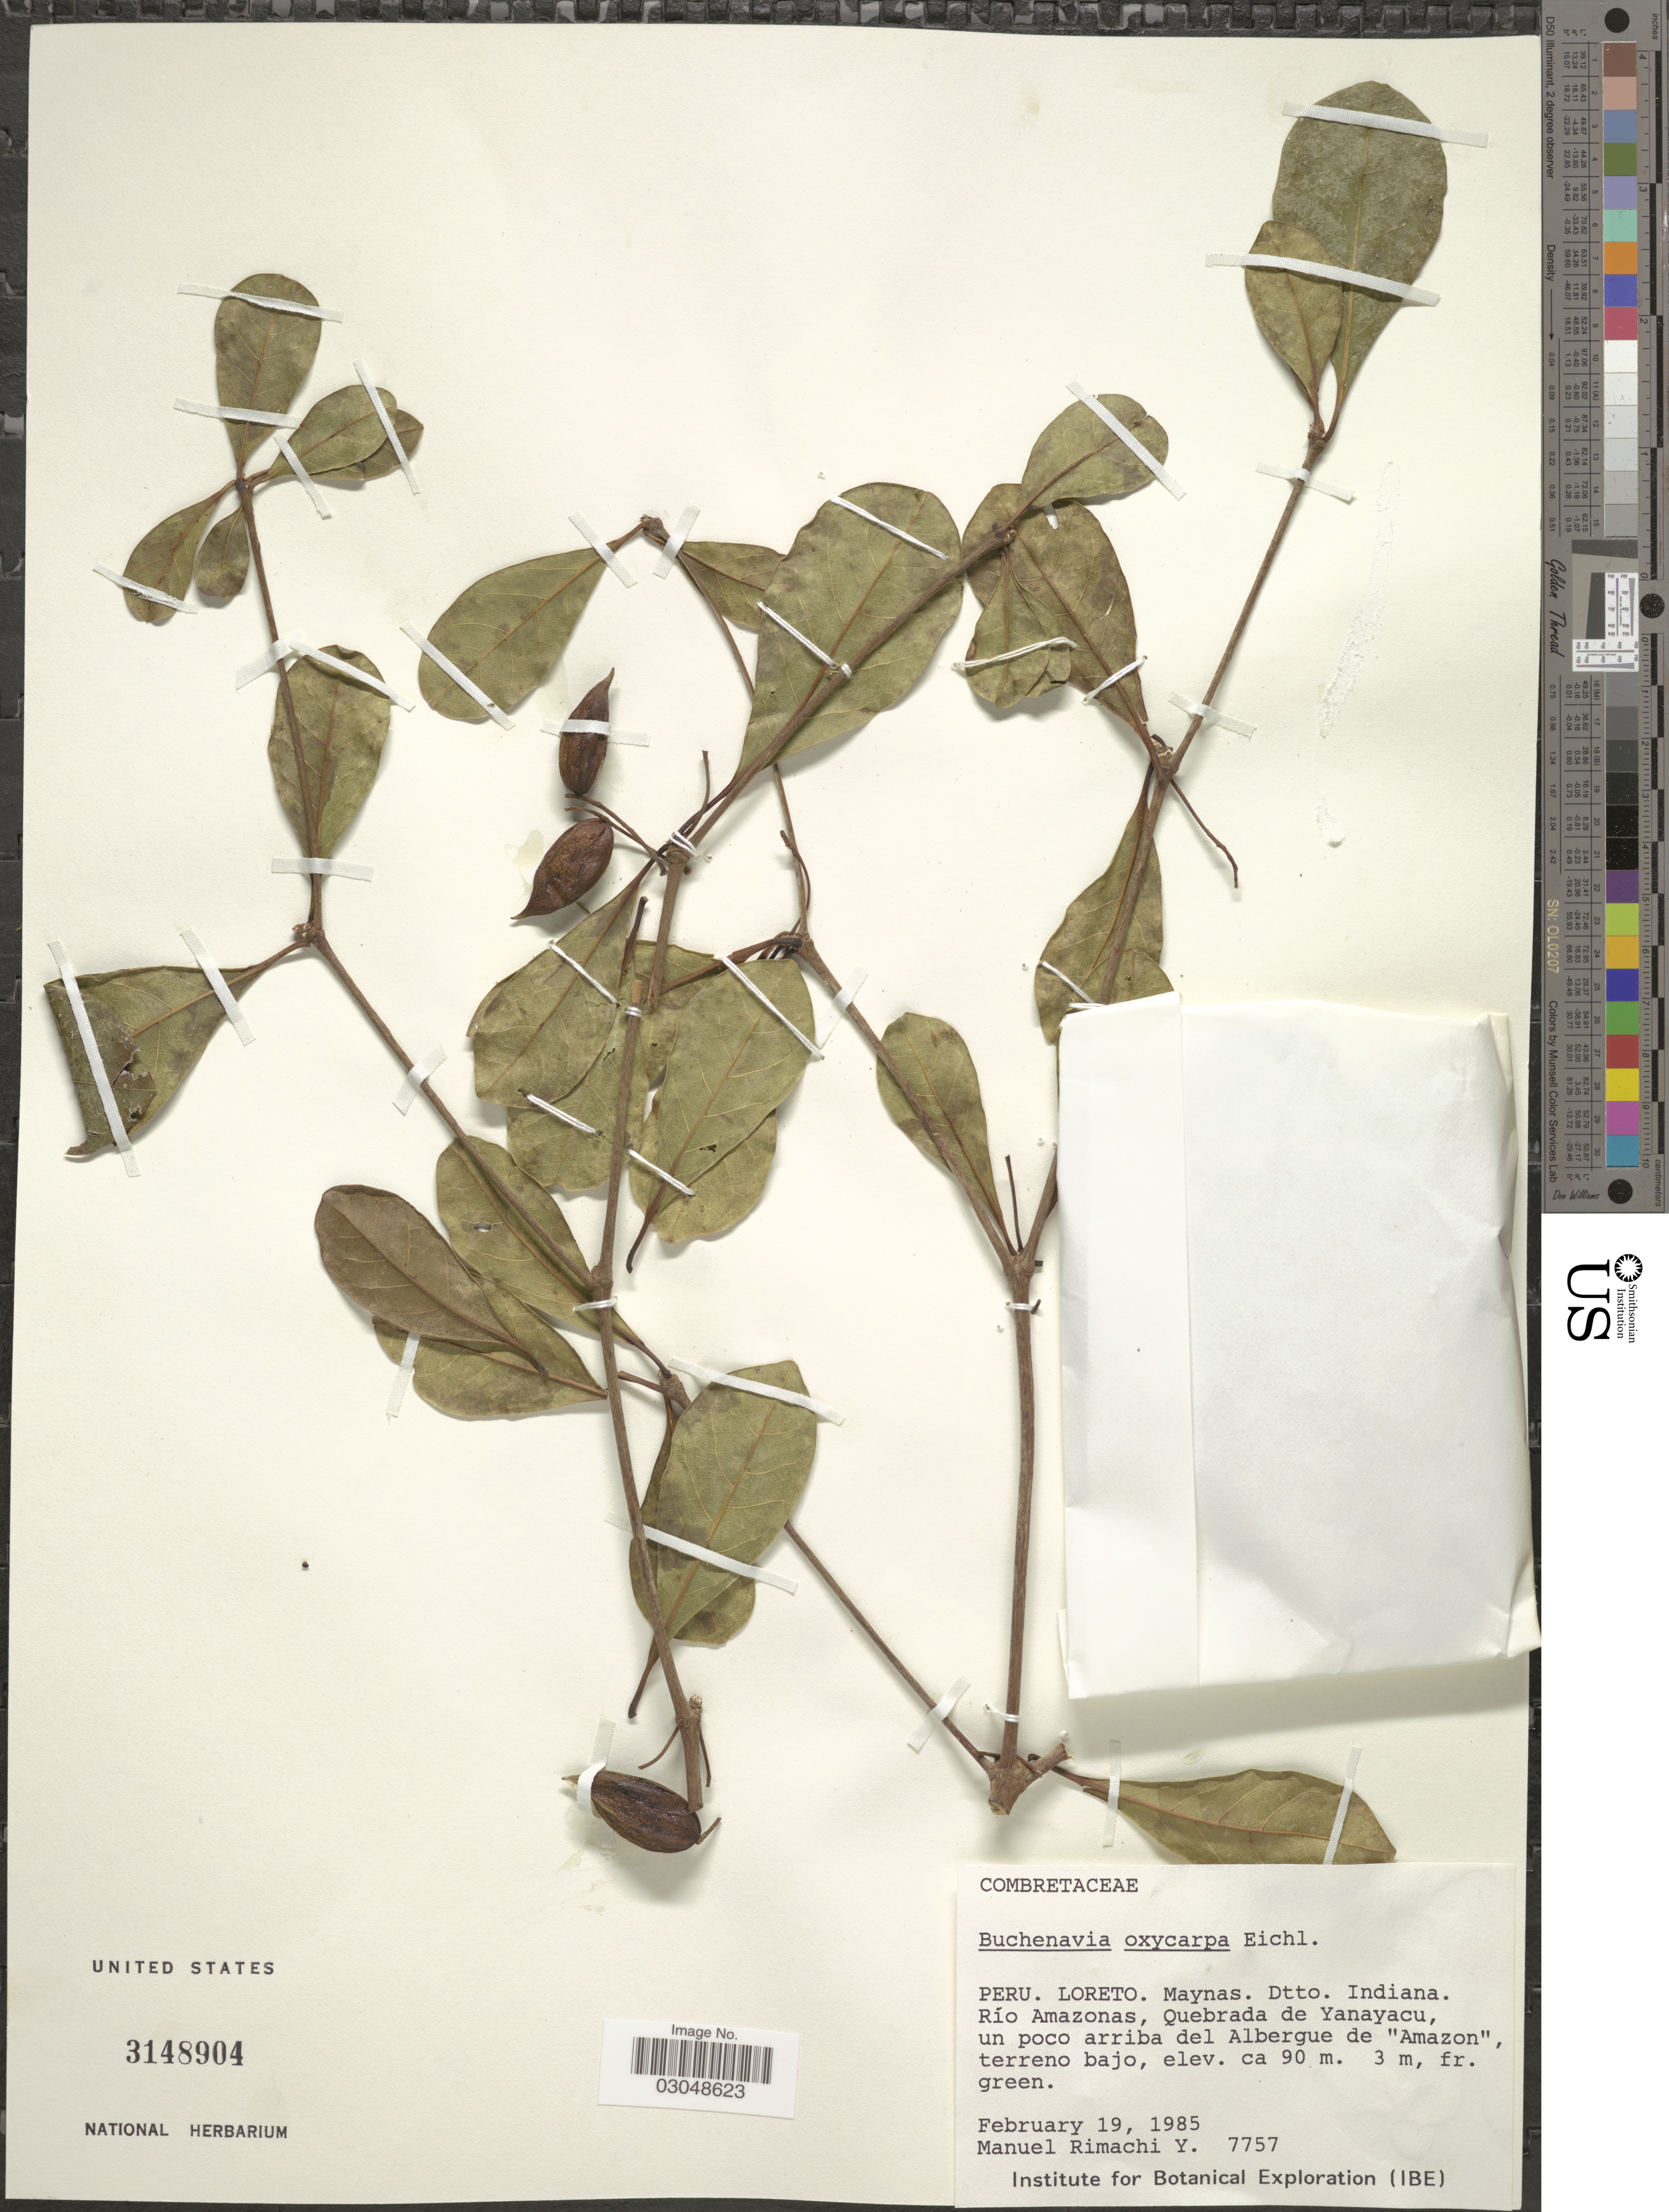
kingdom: Plantae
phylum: Tracheophyta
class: Magnoliopsida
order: Myrtales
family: Combretaceae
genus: Terminalia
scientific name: Terminalia oxycarpa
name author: Mart.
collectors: M. Rimachi Y.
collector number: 7757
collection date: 1985-02-19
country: Peru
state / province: Loreto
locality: Maynas. Dtto. Indiana. Río Amazonas, Quebrada de Yanayacu, un poco arriba del Albergue de "Amazon".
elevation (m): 90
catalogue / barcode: US 3148904